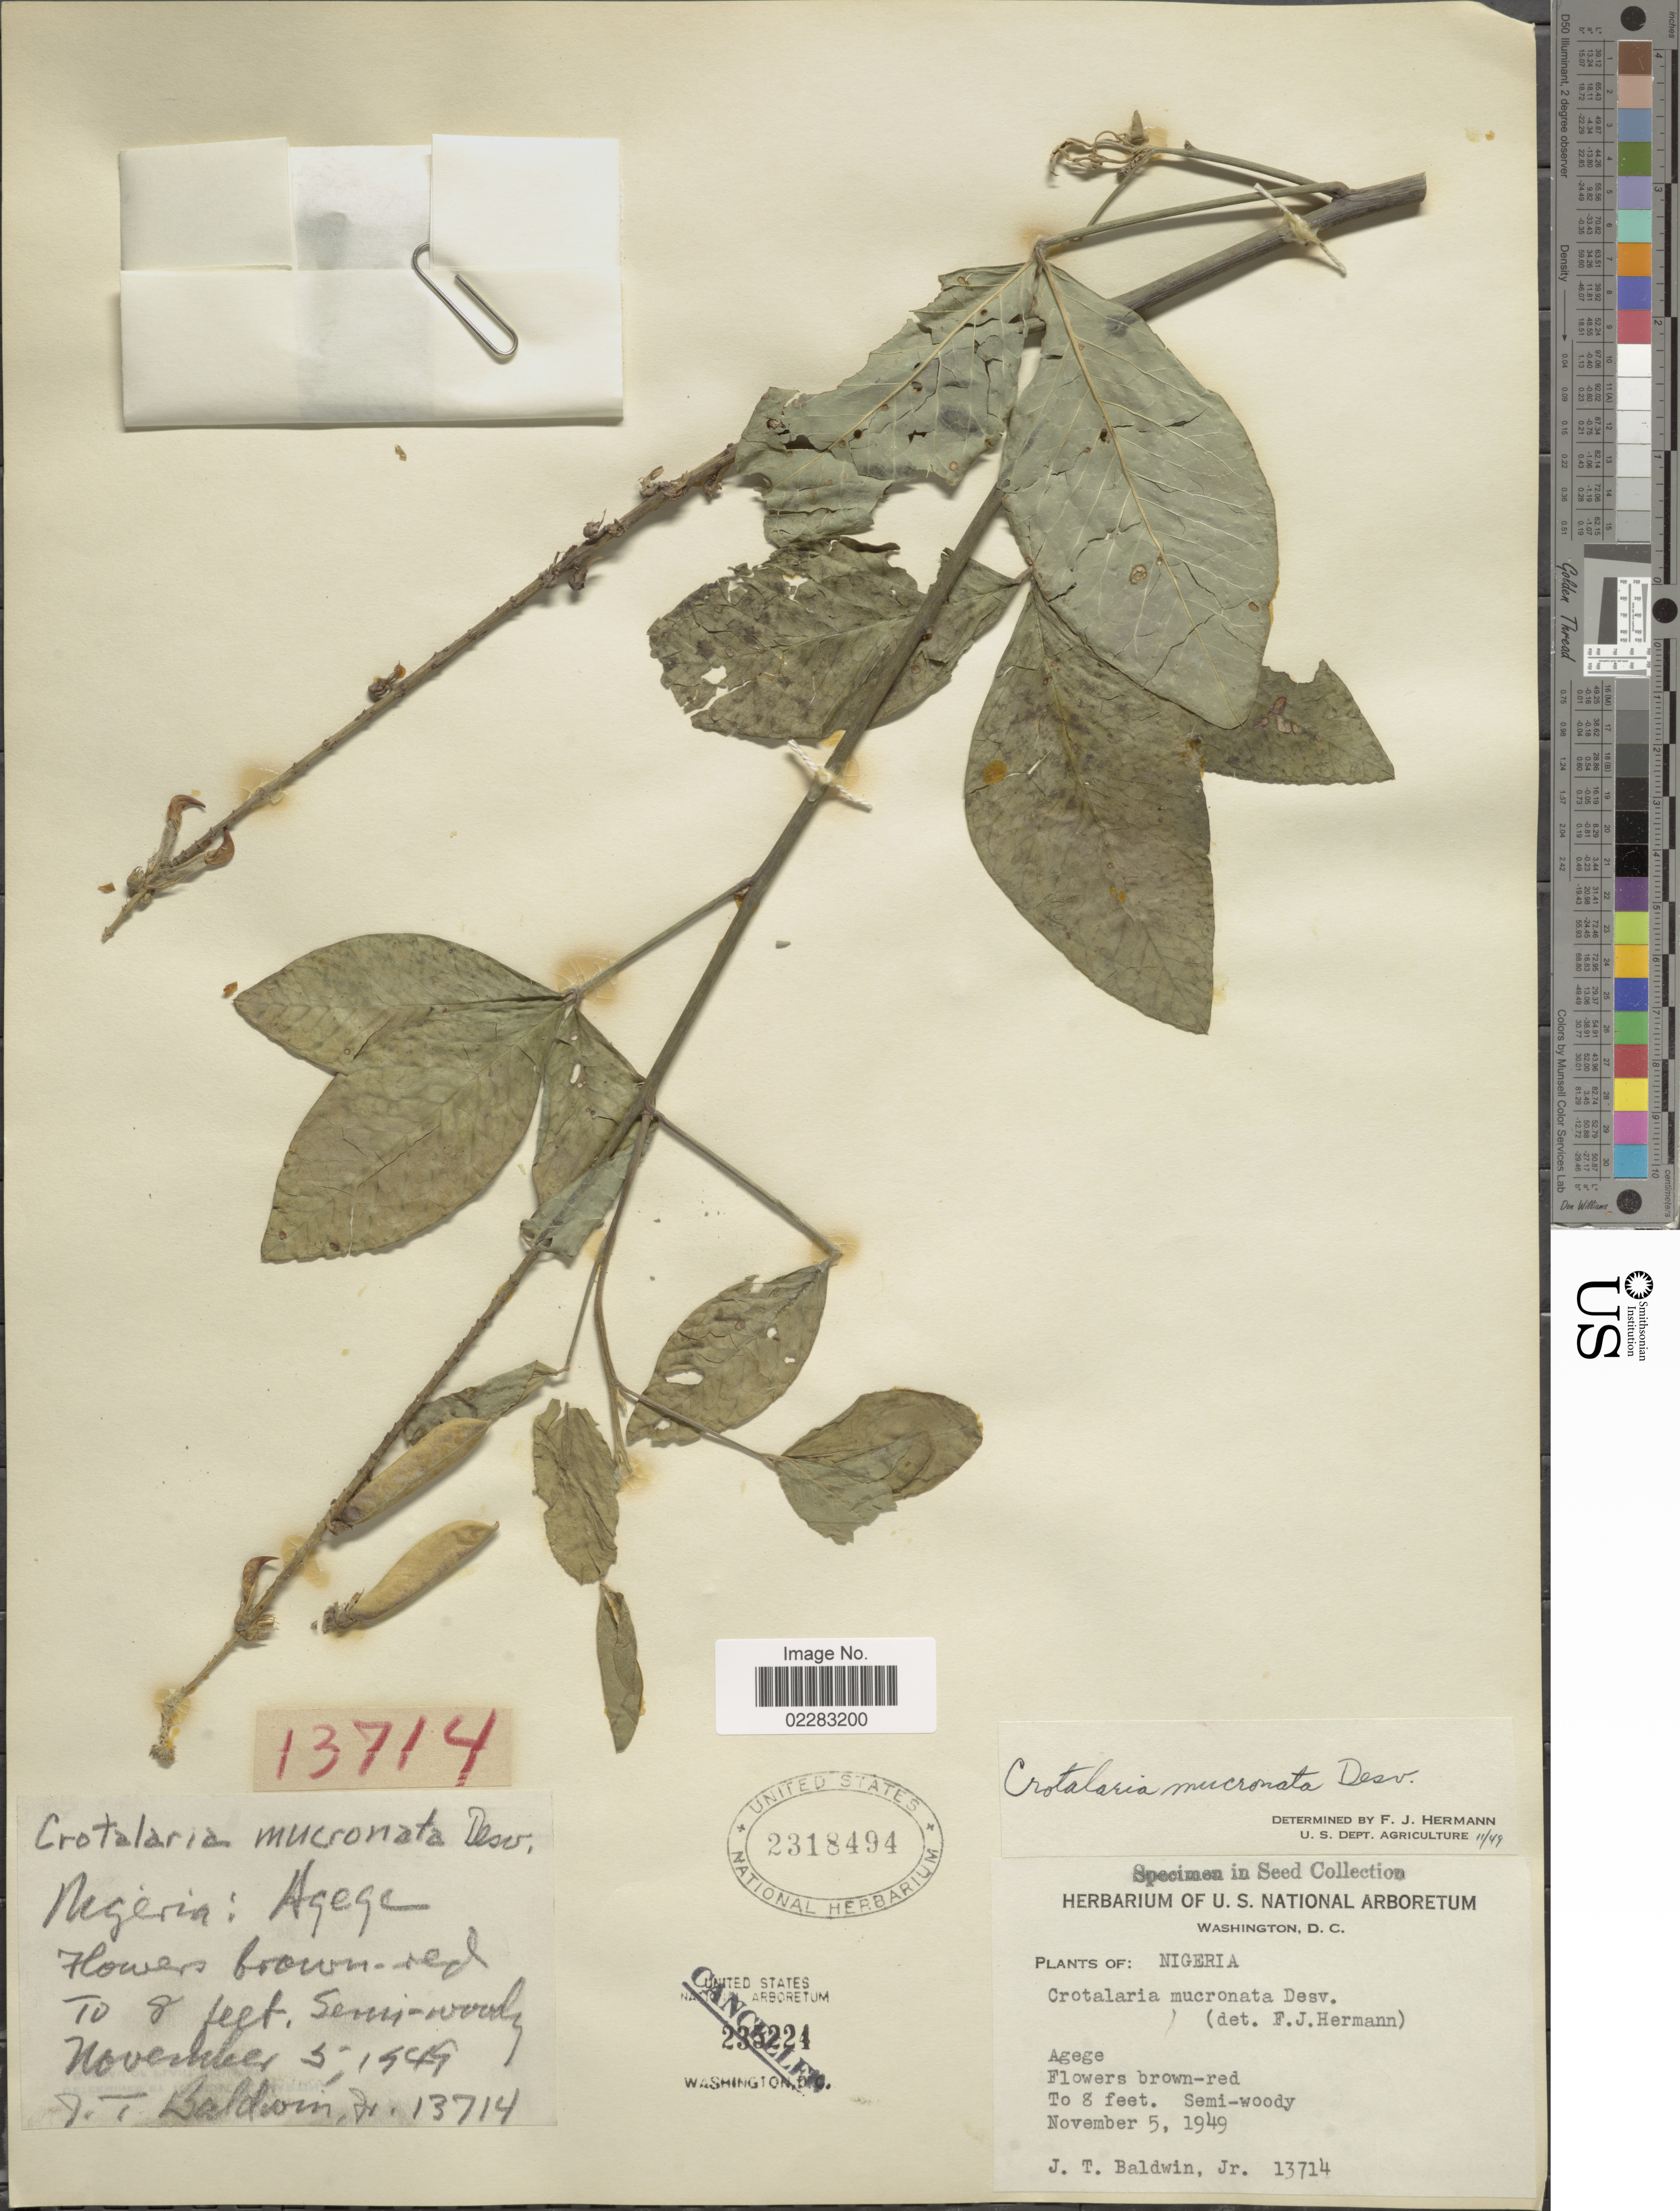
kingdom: Plantae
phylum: Tracheophyta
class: Magnoliopsida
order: Fabales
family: Fabaceae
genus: Crotalaria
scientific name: Crotalaria pallida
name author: Aiton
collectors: J. T. Baldwin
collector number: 13714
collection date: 1949-11-05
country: Nigeria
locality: Agege.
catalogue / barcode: US 2318494